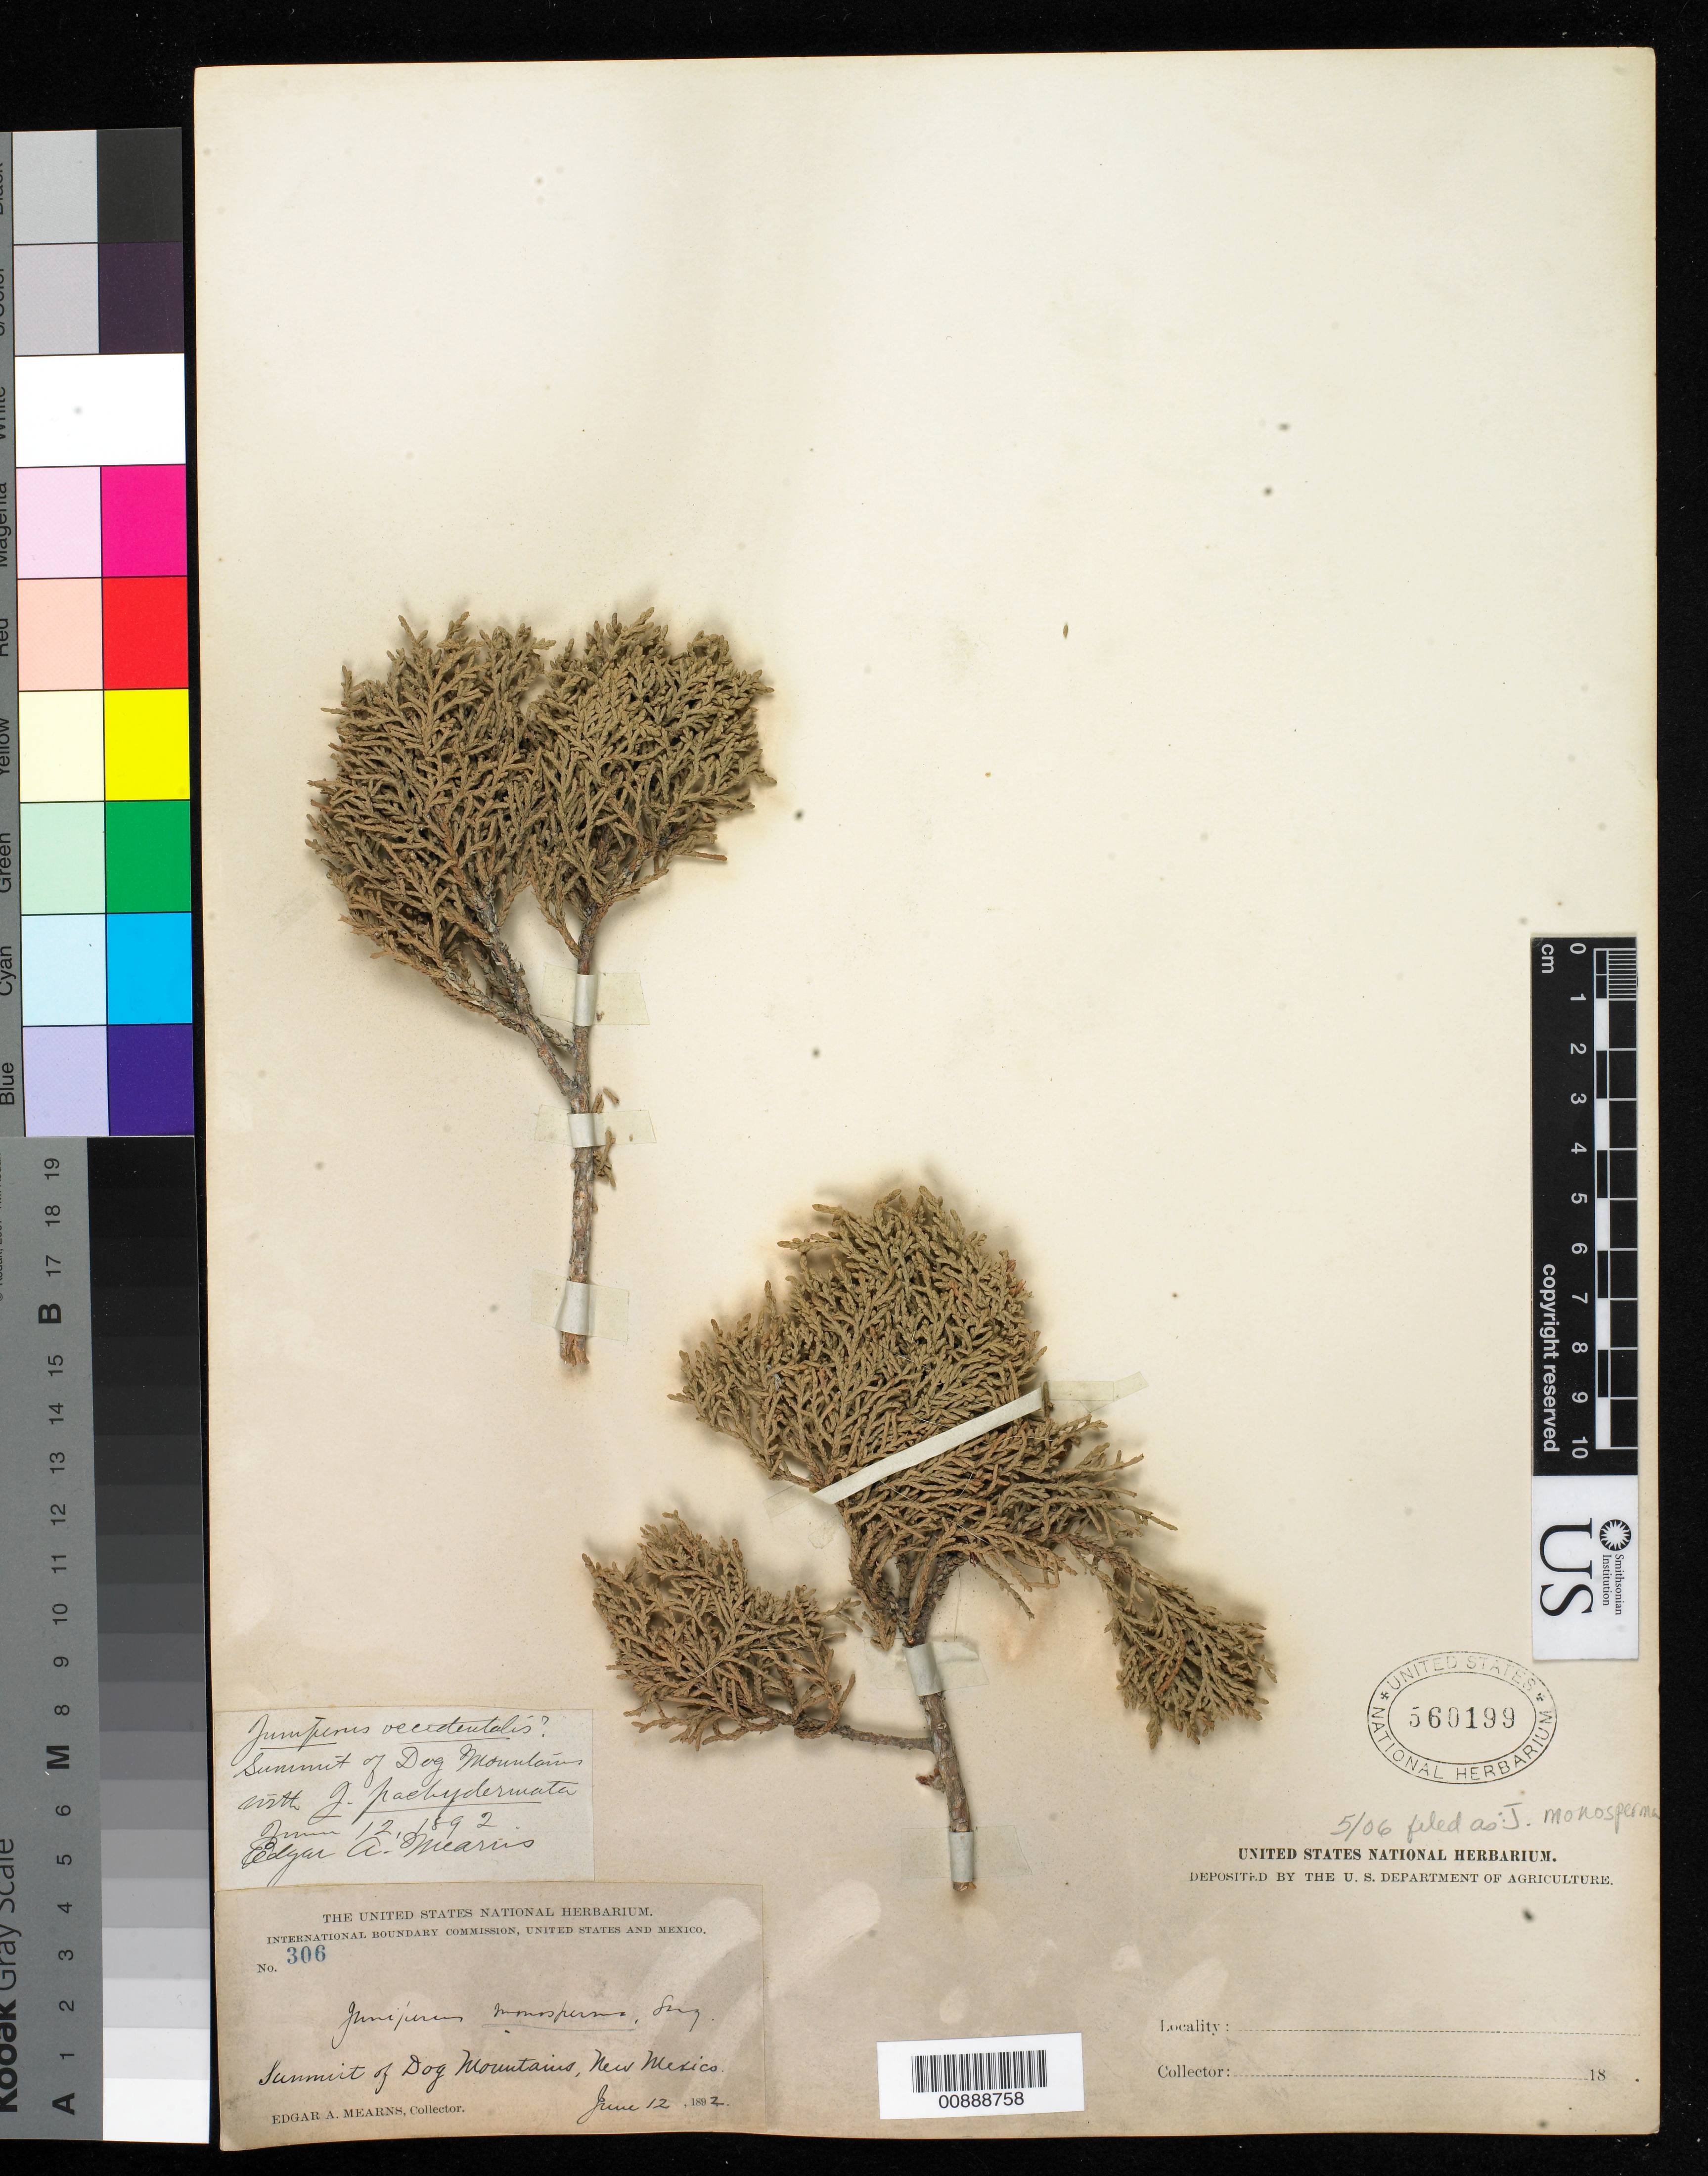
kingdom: Plantae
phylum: Tracheophyta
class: Pinopsida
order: Pinales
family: Cupressaceae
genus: Juniperus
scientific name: Juniperus monosperma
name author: (Engelm.) Sarg.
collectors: E. A. Mearns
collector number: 306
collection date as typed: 12 Jun 1892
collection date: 1892-06-12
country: United States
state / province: New Mexico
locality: Summit of Dog Mountains, New Mexico.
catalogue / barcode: US 560199